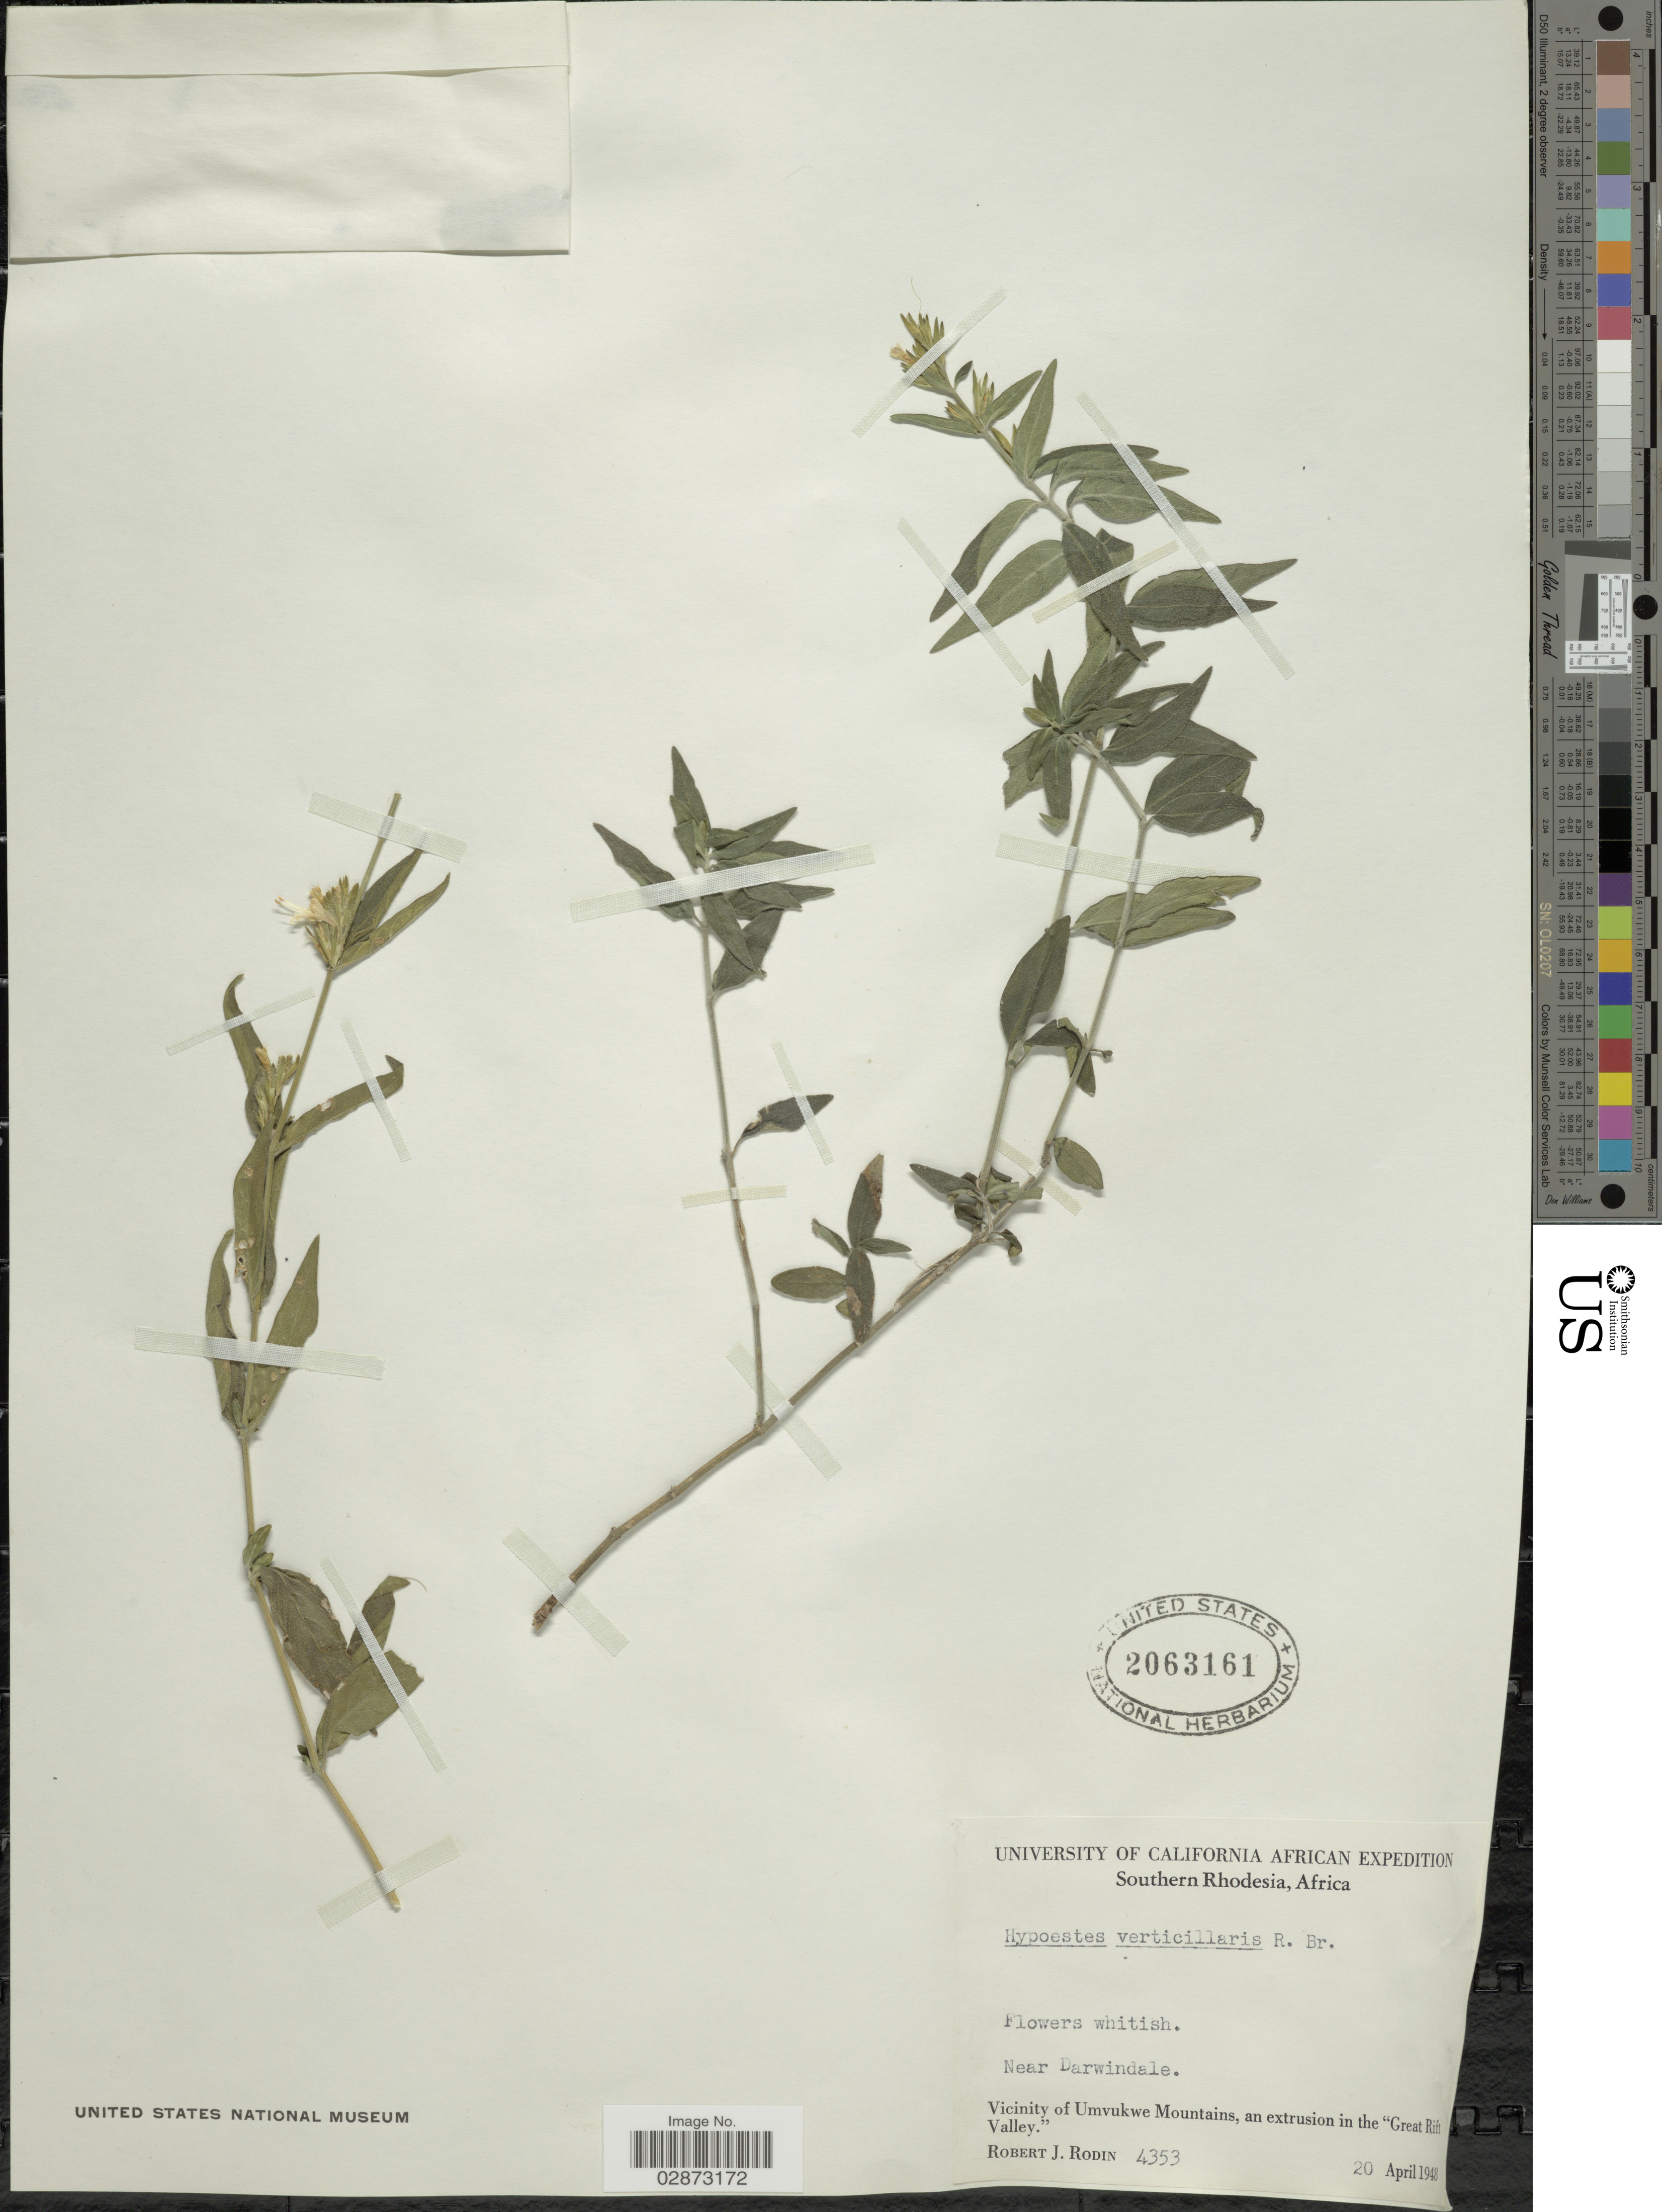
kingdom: Plantae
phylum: Tracheophyta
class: Magnoliopsida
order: Lamiales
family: Acanthaceae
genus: Hypoestes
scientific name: Hypoestes verticillaris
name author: (L. f.) Sol.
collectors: R. J. Rodin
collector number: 4353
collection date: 1948-04-20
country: Zimbabwe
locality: Southern Rhodesia. Vicinity of Umvukwe Mountains, an extrusion in the "Great Rift Valley.". Near Darwindale.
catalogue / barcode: US 2063161